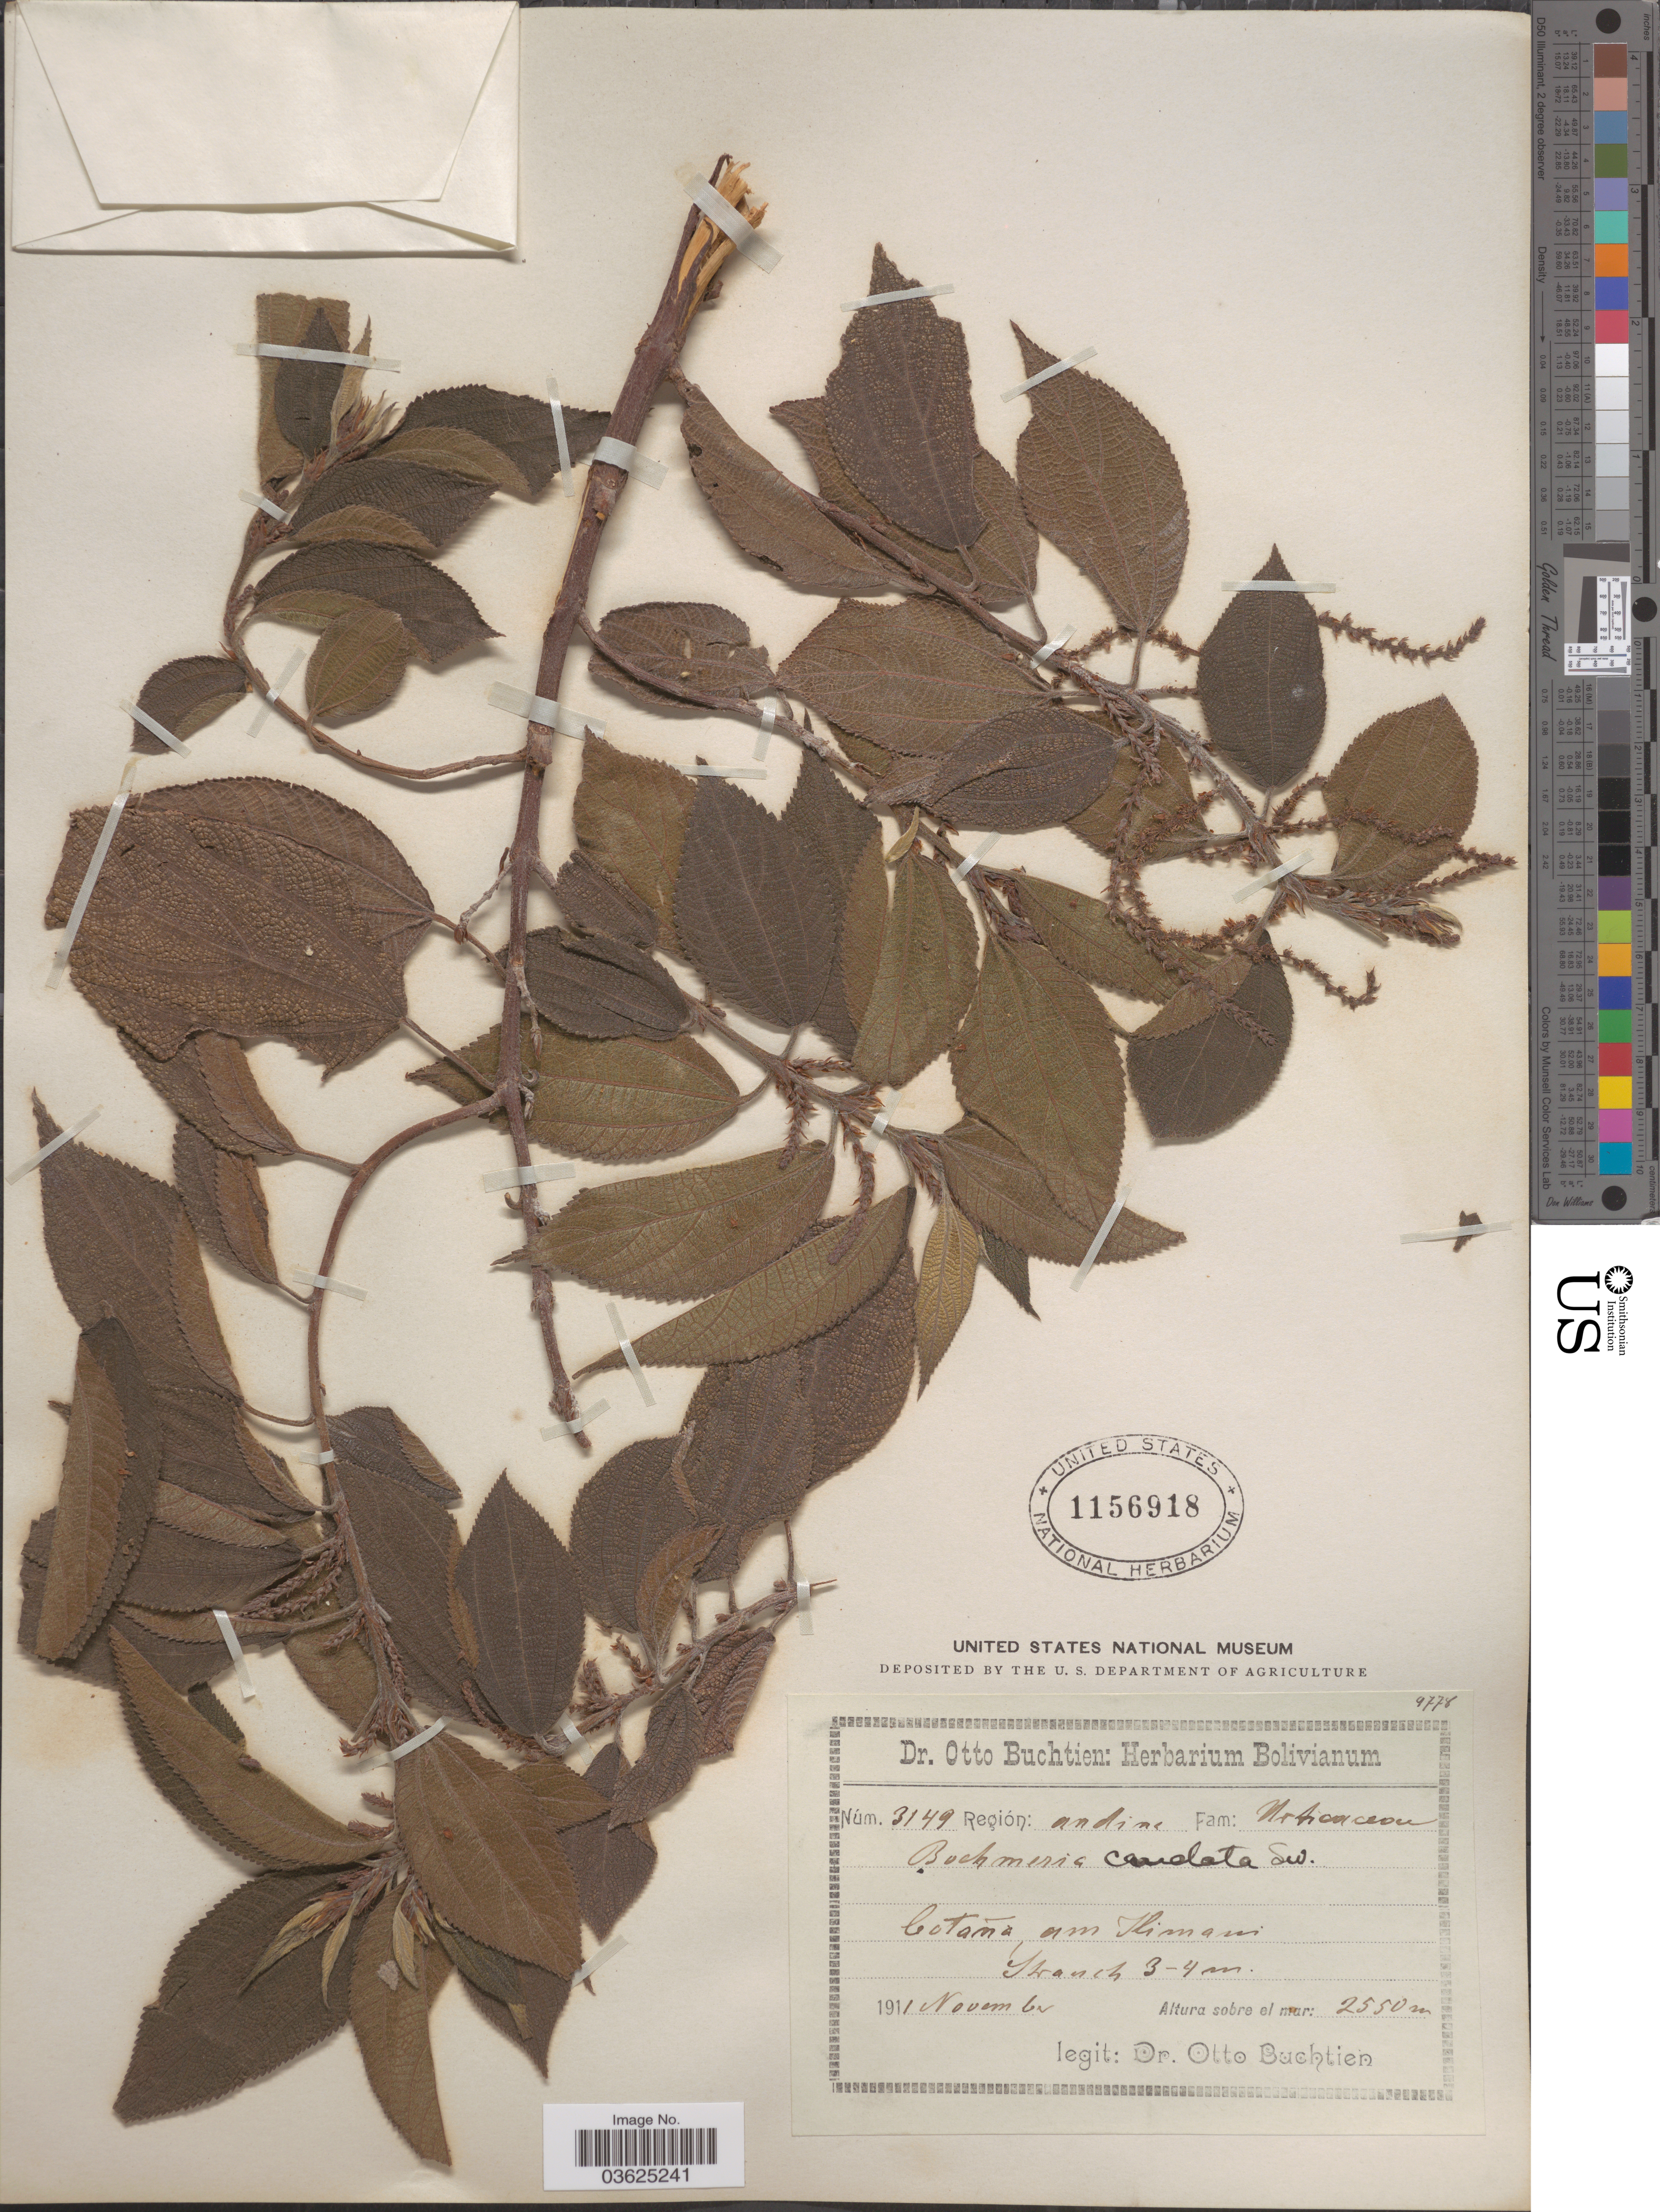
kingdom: Plantae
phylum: Tracheophyta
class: Magnoliopsida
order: Rosales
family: Urticaceae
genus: Boehmeria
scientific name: Boehmeria caudata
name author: Sw.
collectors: O. Buchtien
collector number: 3149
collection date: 1911-11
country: Bolivia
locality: Región: andina. Cotaña, am Ilimani.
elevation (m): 2550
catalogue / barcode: US 1156918